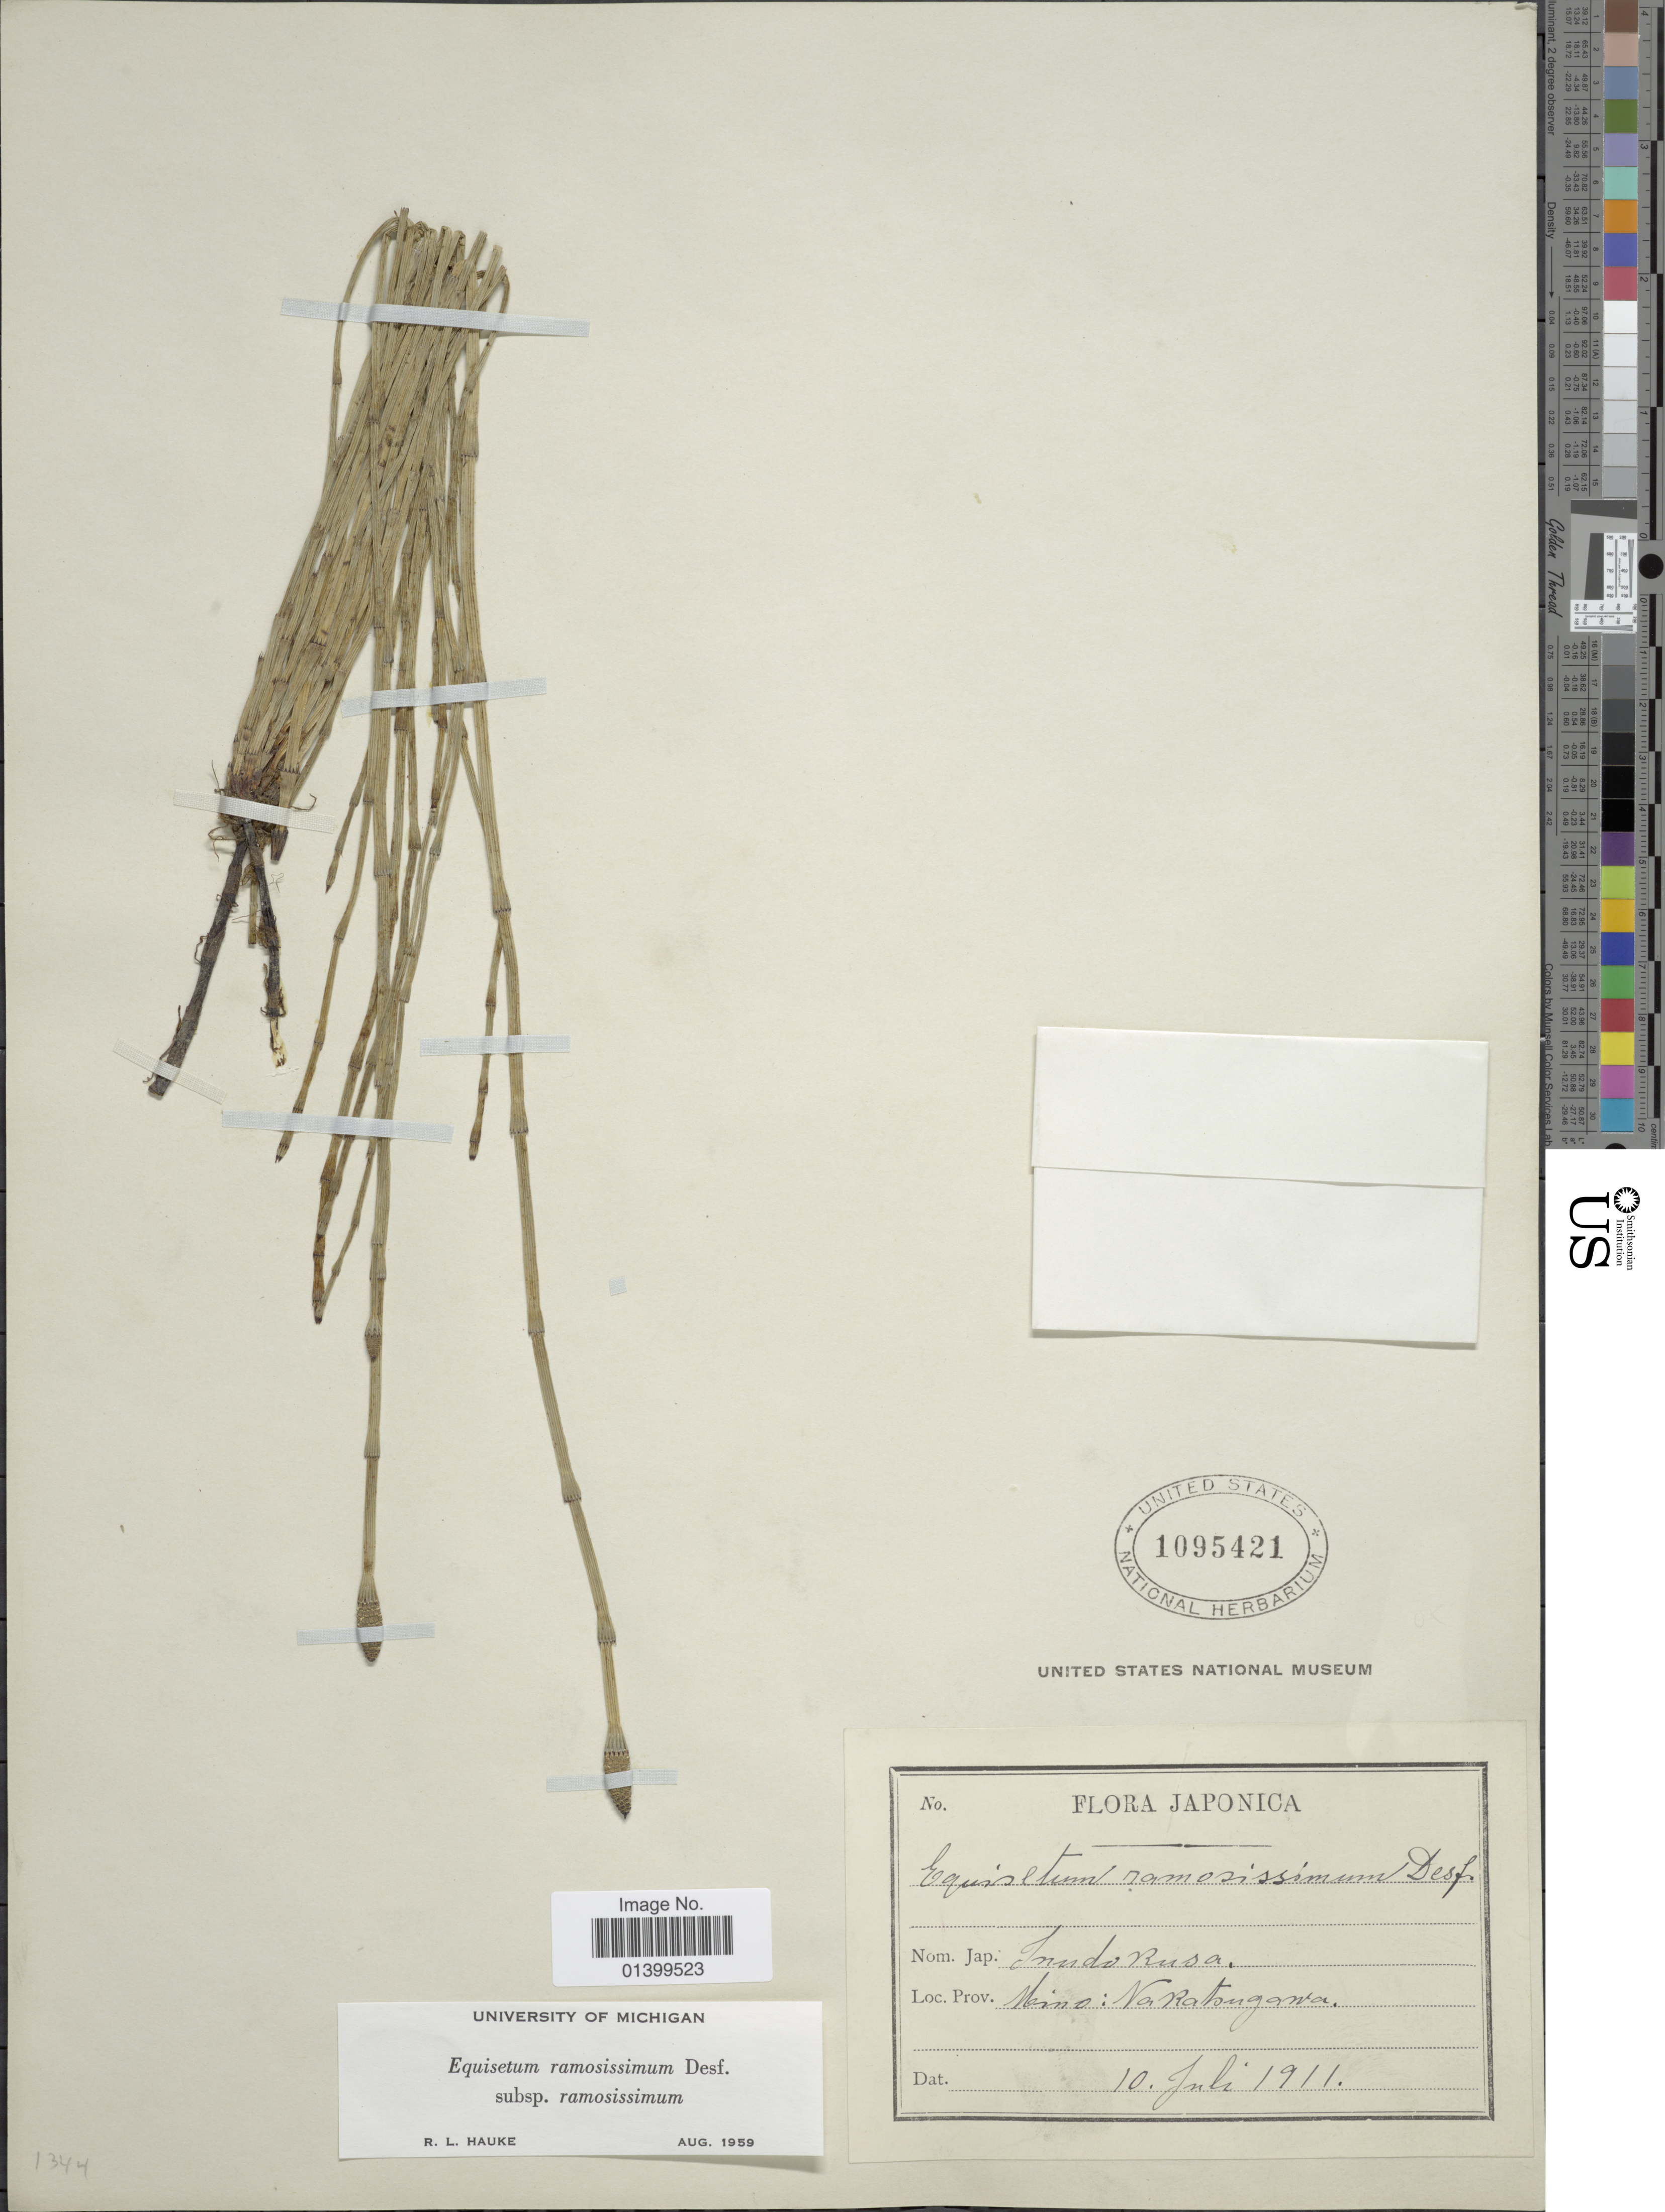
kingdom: Plantae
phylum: Tracheophyta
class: Polypodiopsida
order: Equisetales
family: Equisetaceae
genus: Equisetum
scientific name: Equisetum ramosissimum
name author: Desf.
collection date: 1911-07-10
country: Japan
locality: Mino: Nakatsugawa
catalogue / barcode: US 1095421